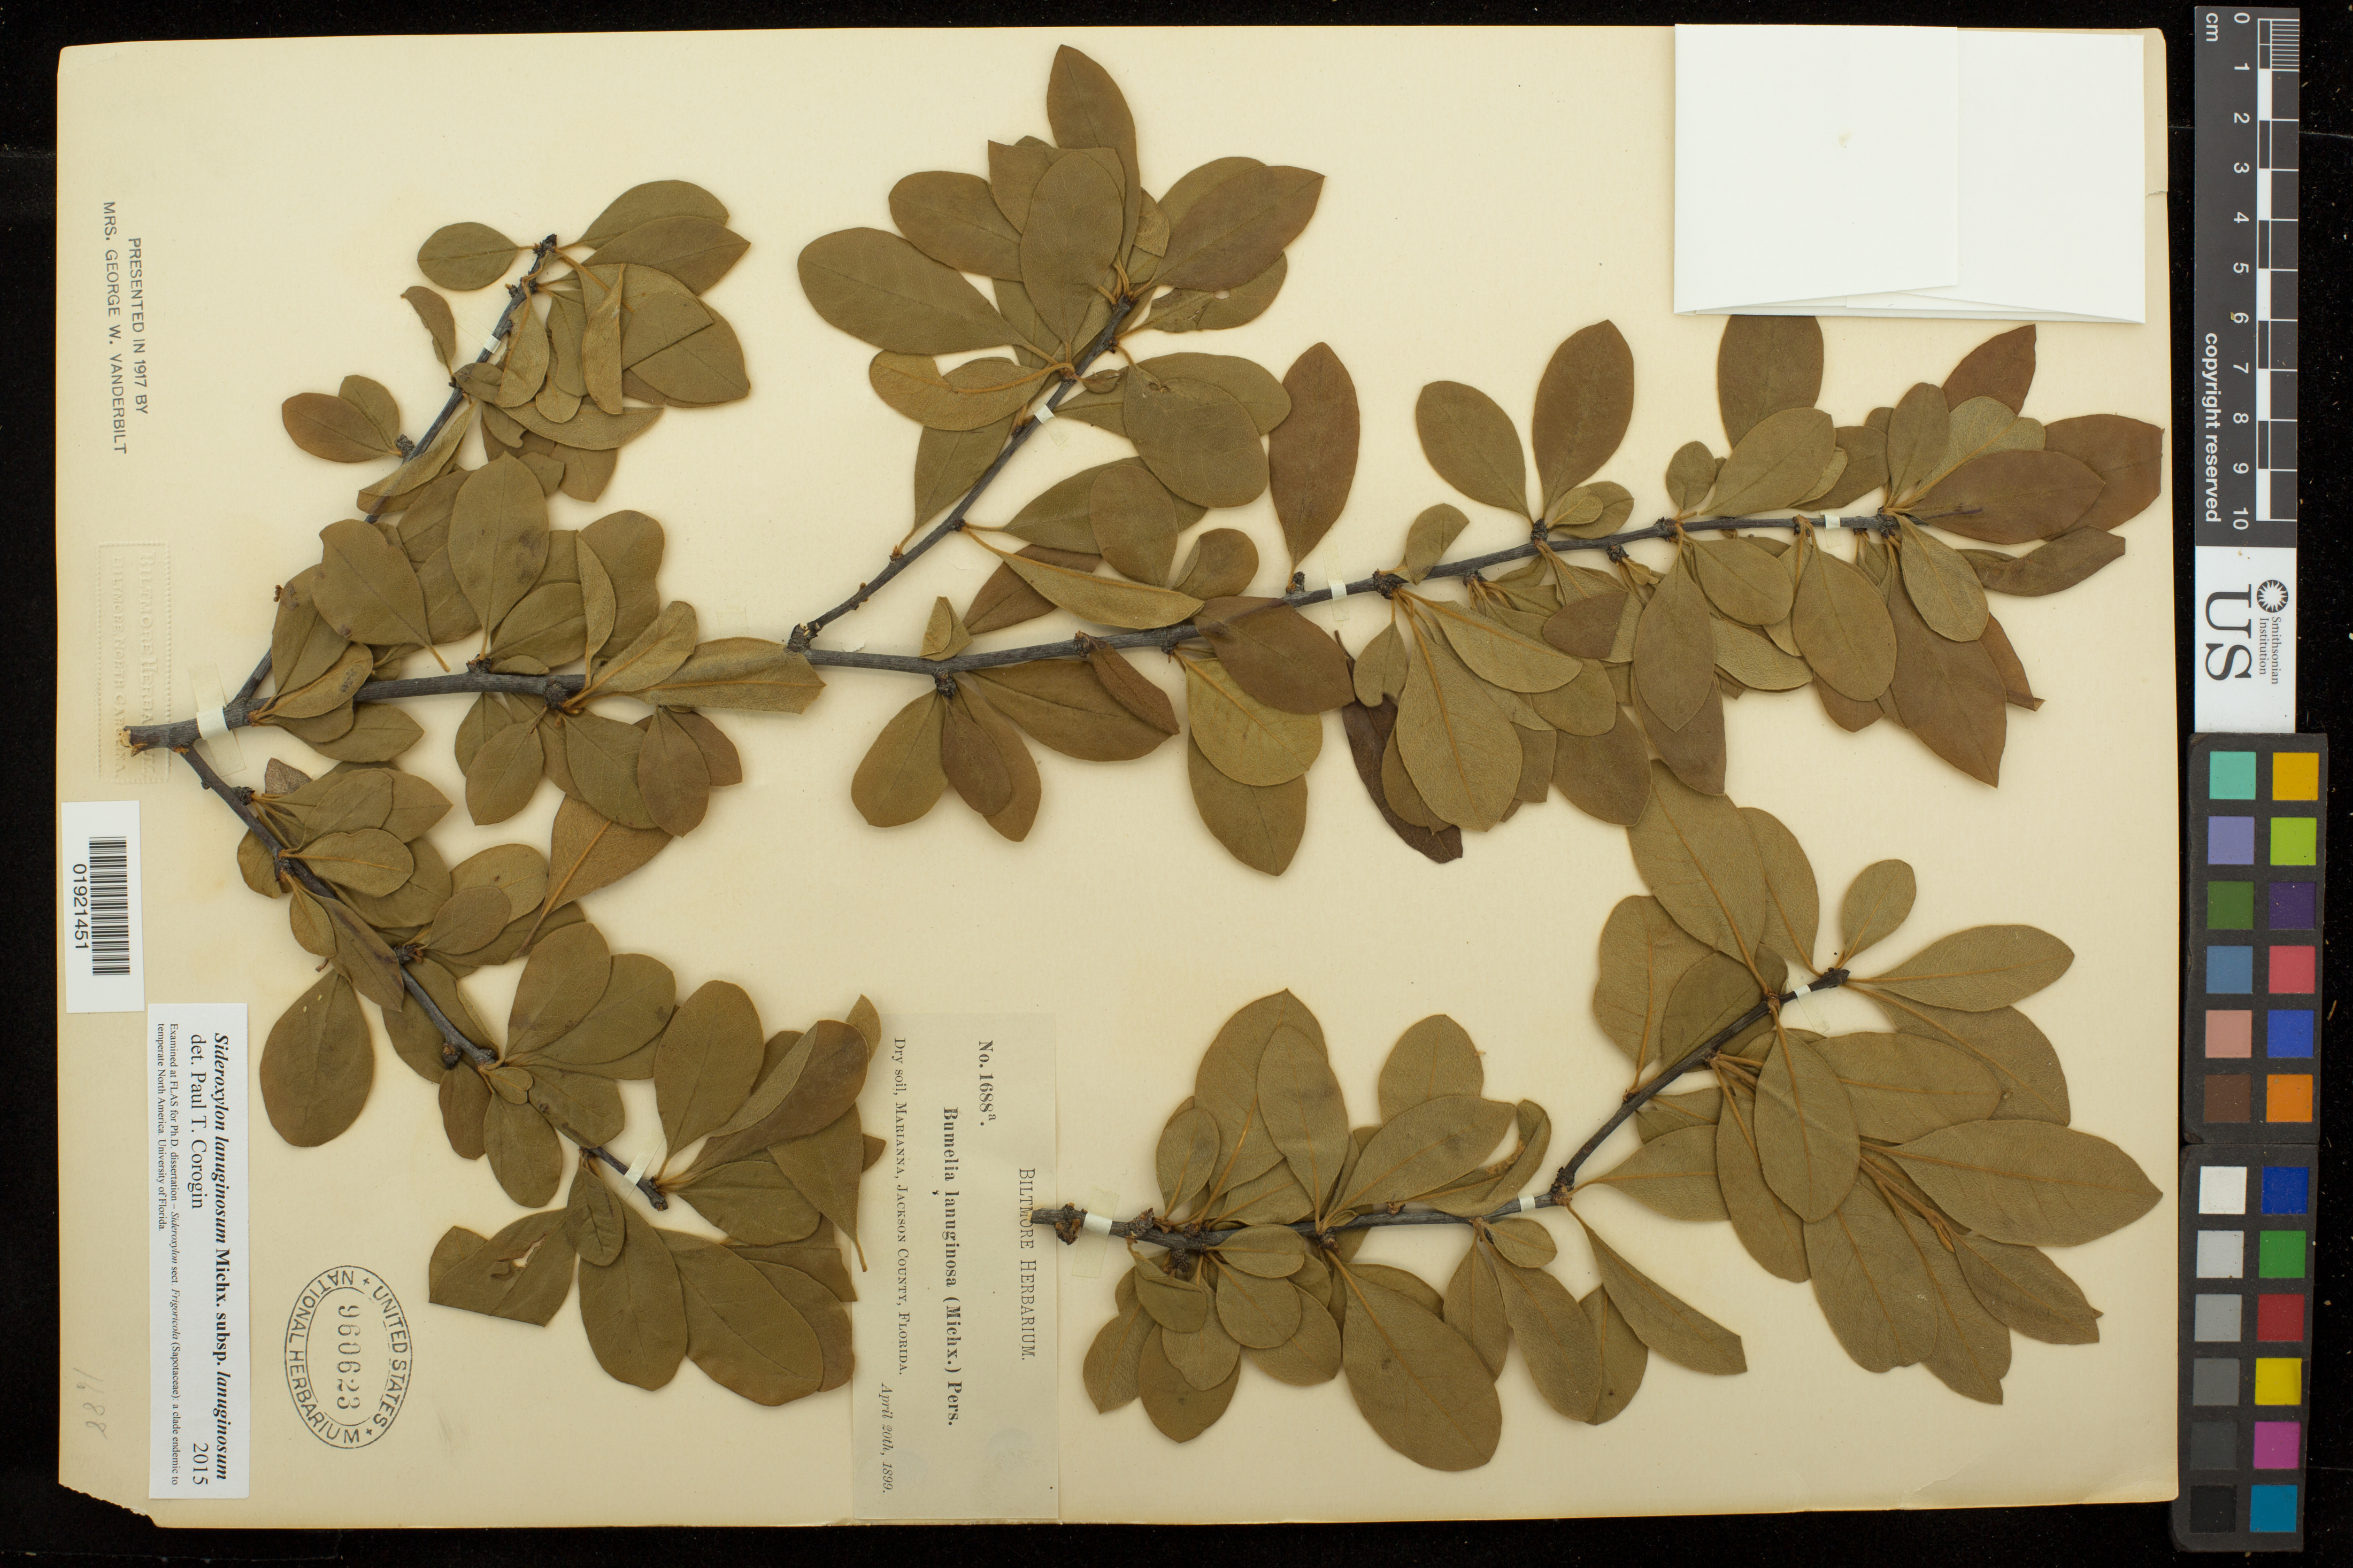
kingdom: Plantae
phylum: Tracheophyta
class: Magnoliopsida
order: Ericales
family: Sapotaceae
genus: Sideroxylon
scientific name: Sideroxylon lanuginosum subsp. lanuginosum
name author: Michx.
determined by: Corogin, P. T.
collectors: Biltmore Herbarium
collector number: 1688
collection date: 1899-04-20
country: United States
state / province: Florida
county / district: Jackson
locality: Marianna.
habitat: Dry soil.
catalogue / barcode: US 960623